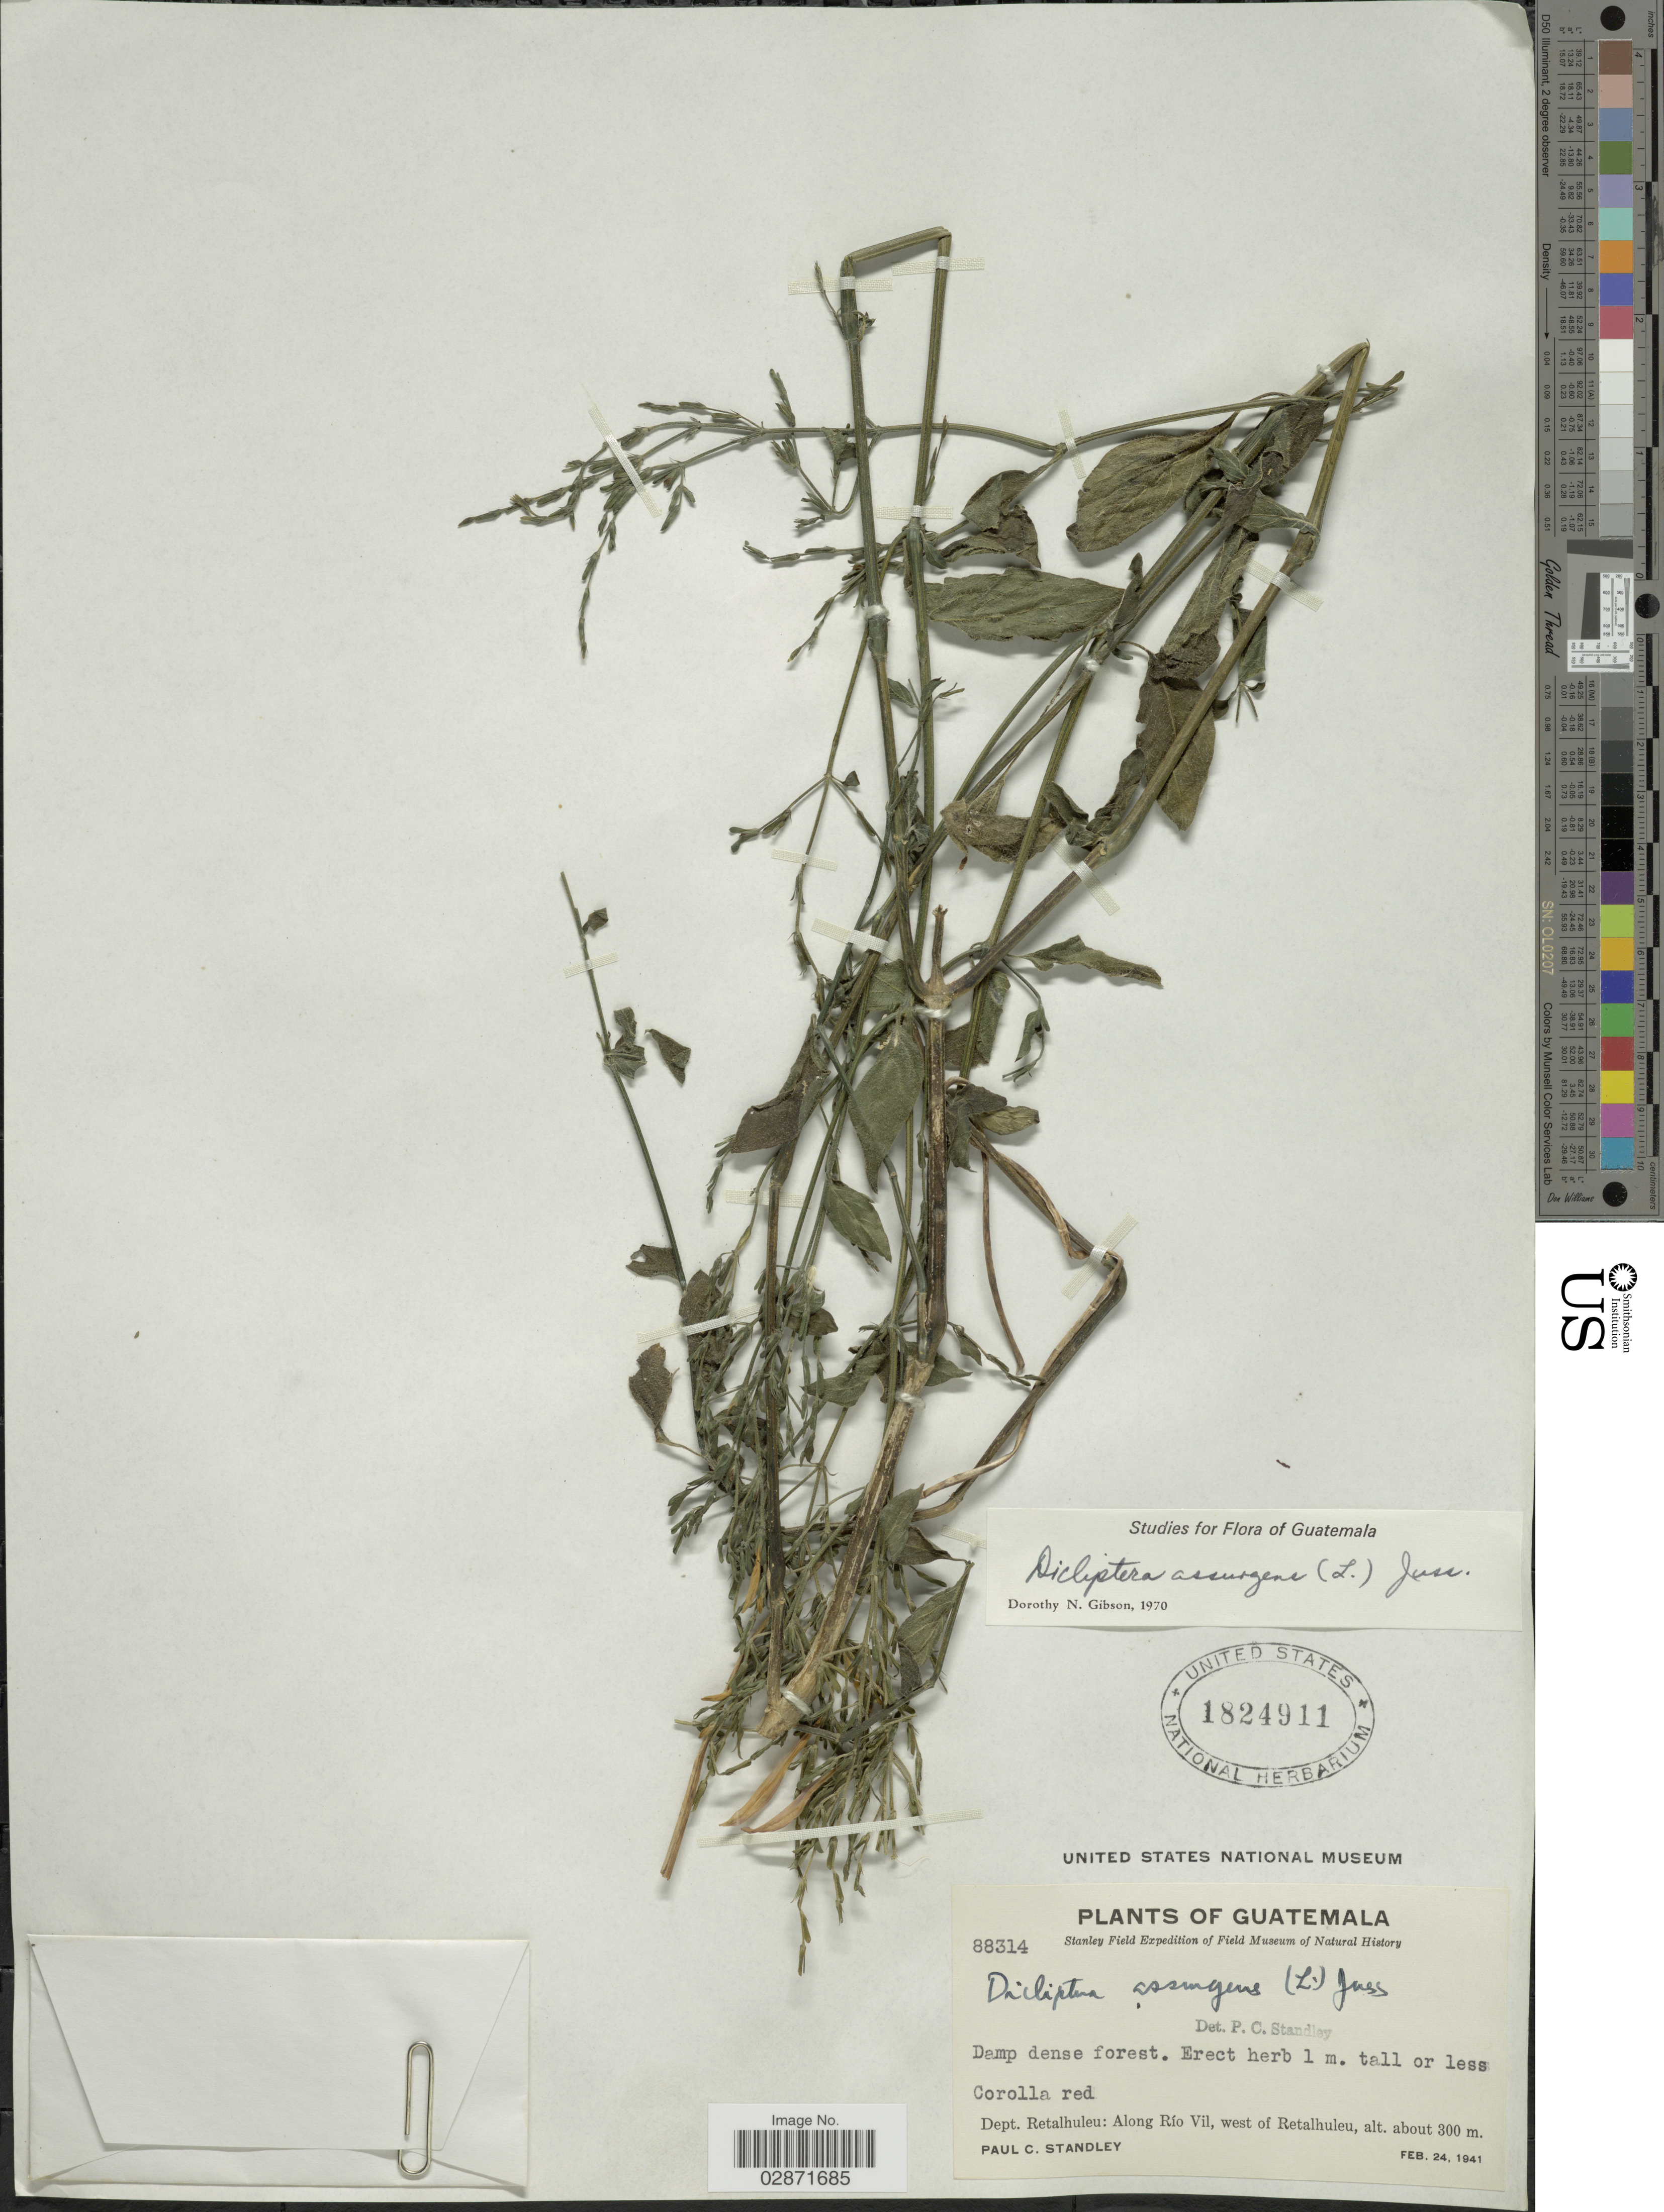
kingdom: Plantae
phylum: Tracheophyta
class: Magnoliopsida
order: Lamiales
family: Acanthaceae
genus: Dicliptera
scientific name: Dicliptera sexangularis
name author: (L.) Juss.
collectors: P. C. Standley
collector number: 88314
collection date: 1941-02-24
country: Guatemala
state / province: Retalhuleu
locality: Dept. Retalhuleu: Along Río Vil, west of Retalhuleu.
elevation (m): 300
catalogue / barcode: US 1824911